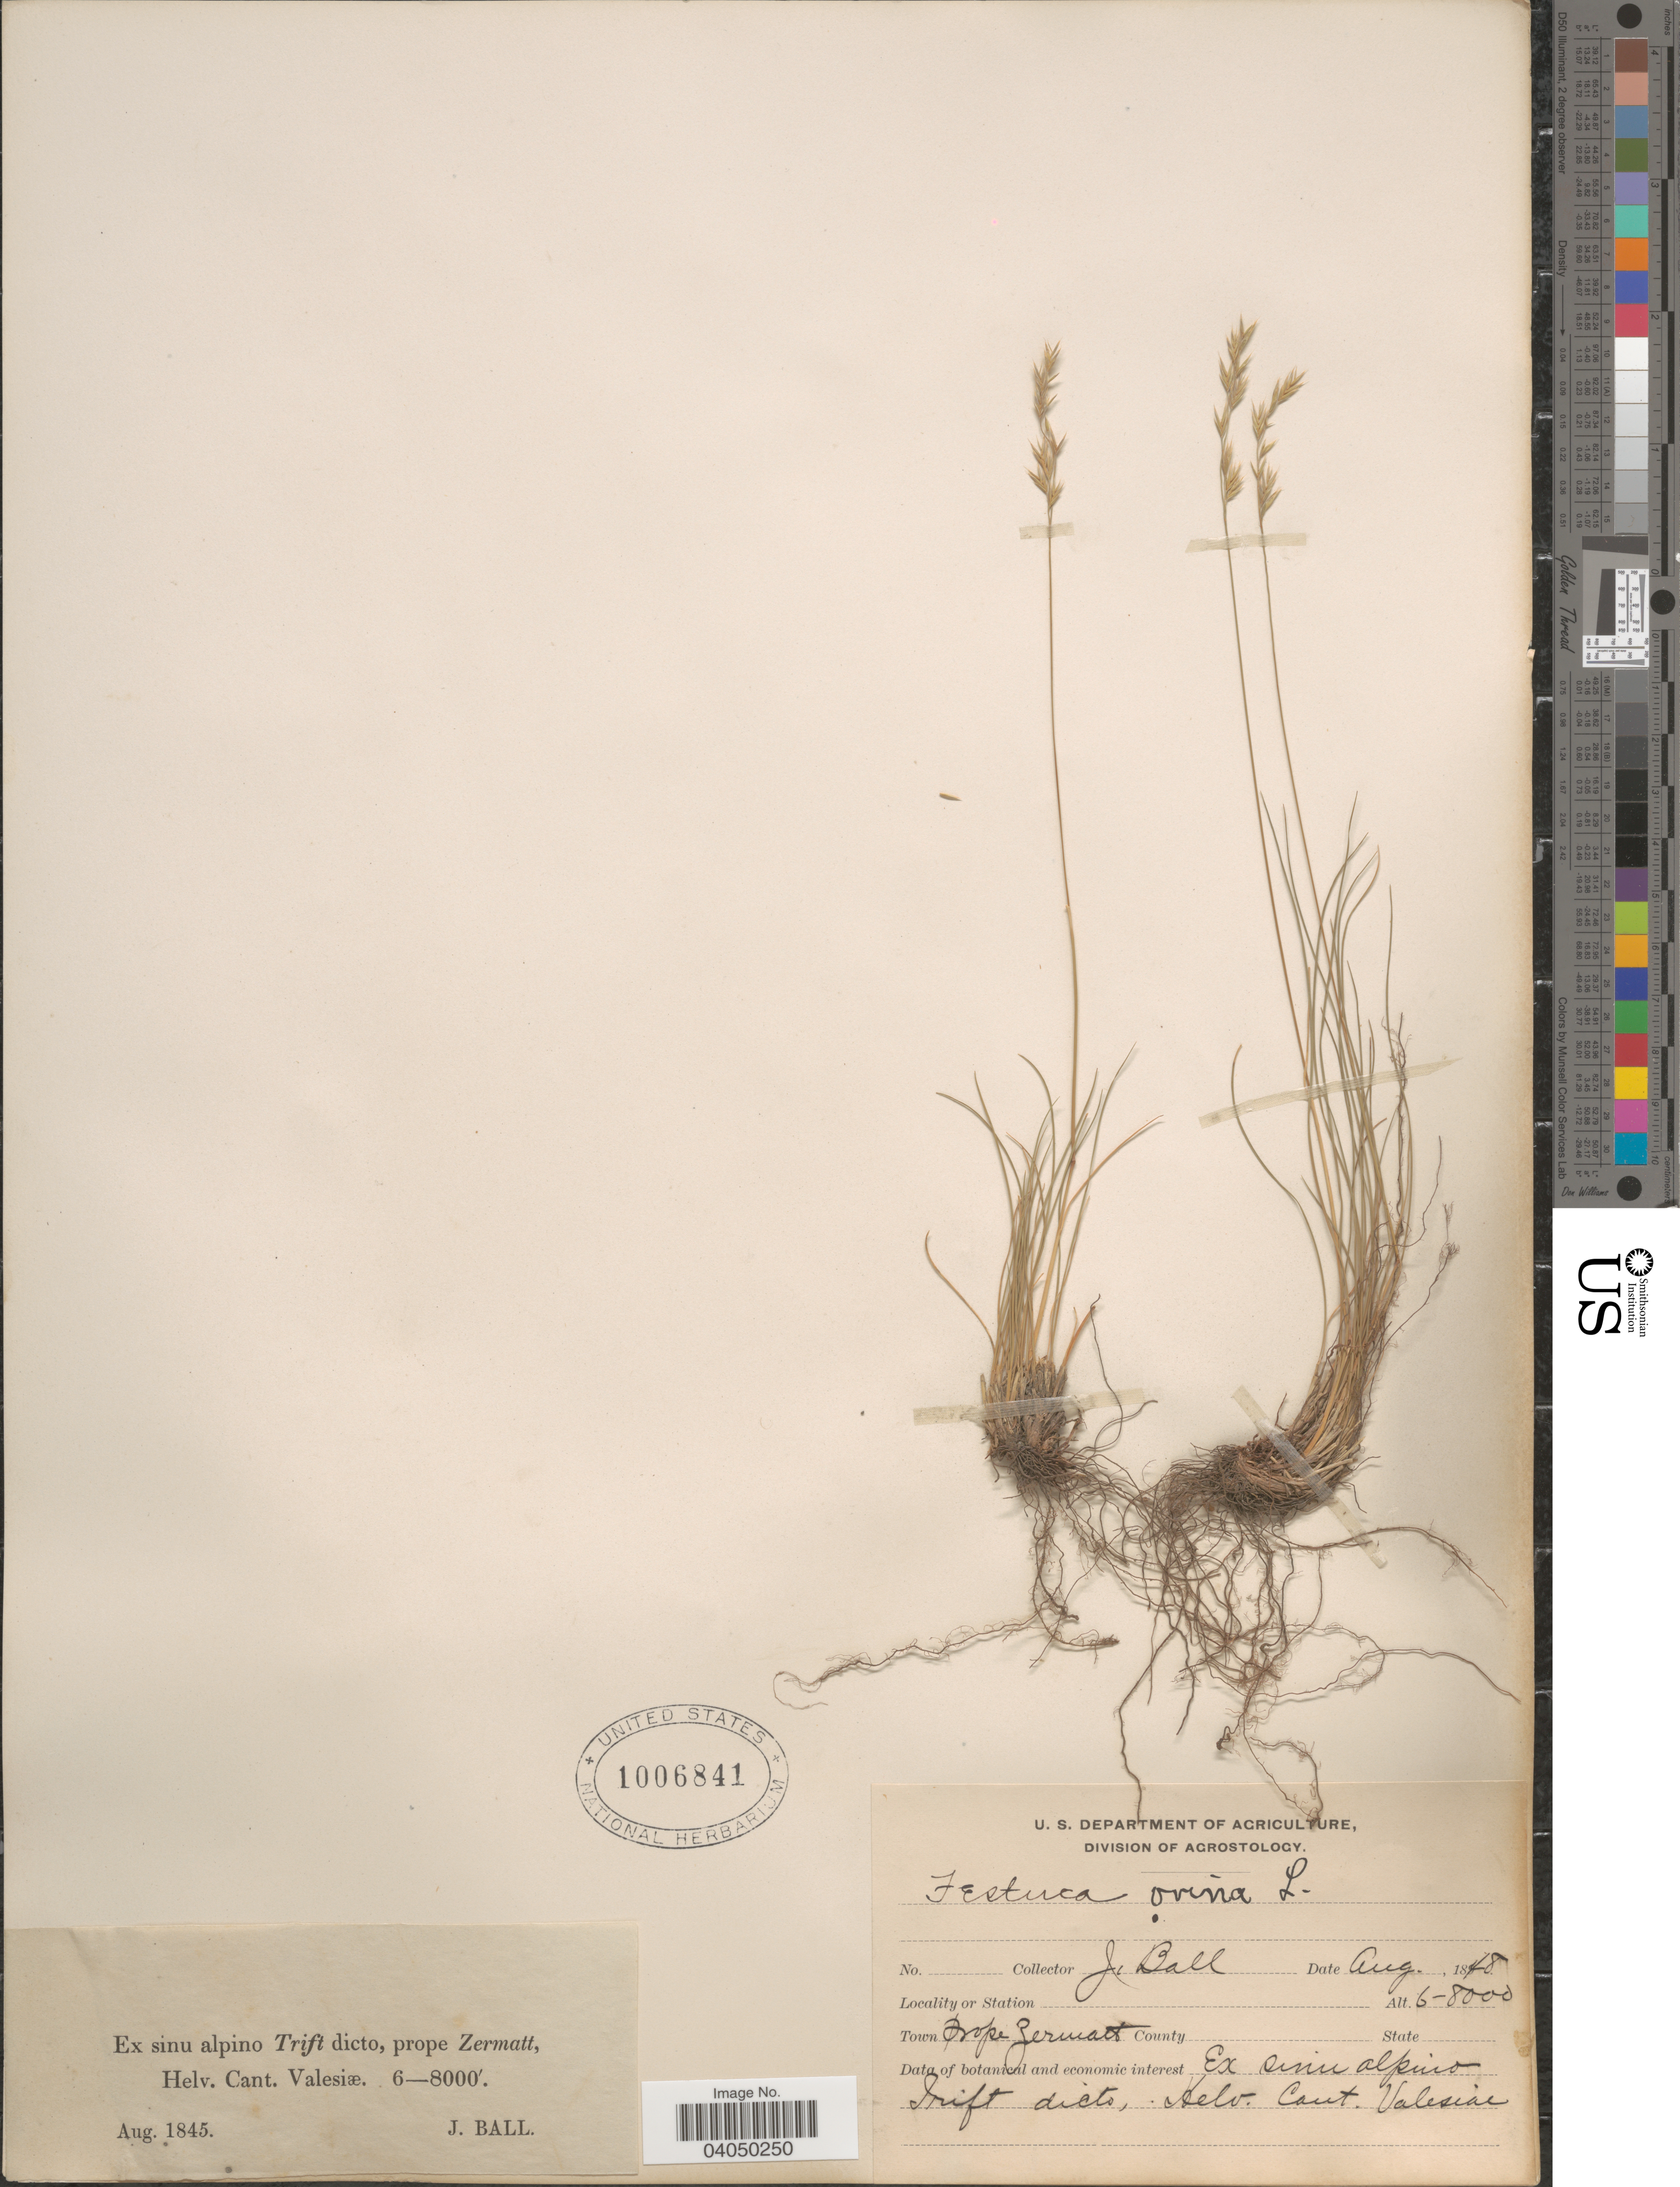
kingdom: Plantae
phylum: Tracheophyta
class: Liliopsida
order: Poales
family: Poaceae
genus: Festuca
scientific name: Festuca valesiaca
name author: Schleich. ex Gaudin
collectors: J. Ball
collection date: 1845-08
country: Switzerland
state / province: Valais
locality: Ex sino alpino Trift dicto, prope Zermatt, Helv. Cant. Valesiæ.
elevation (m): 1829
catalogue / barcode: US 1006841